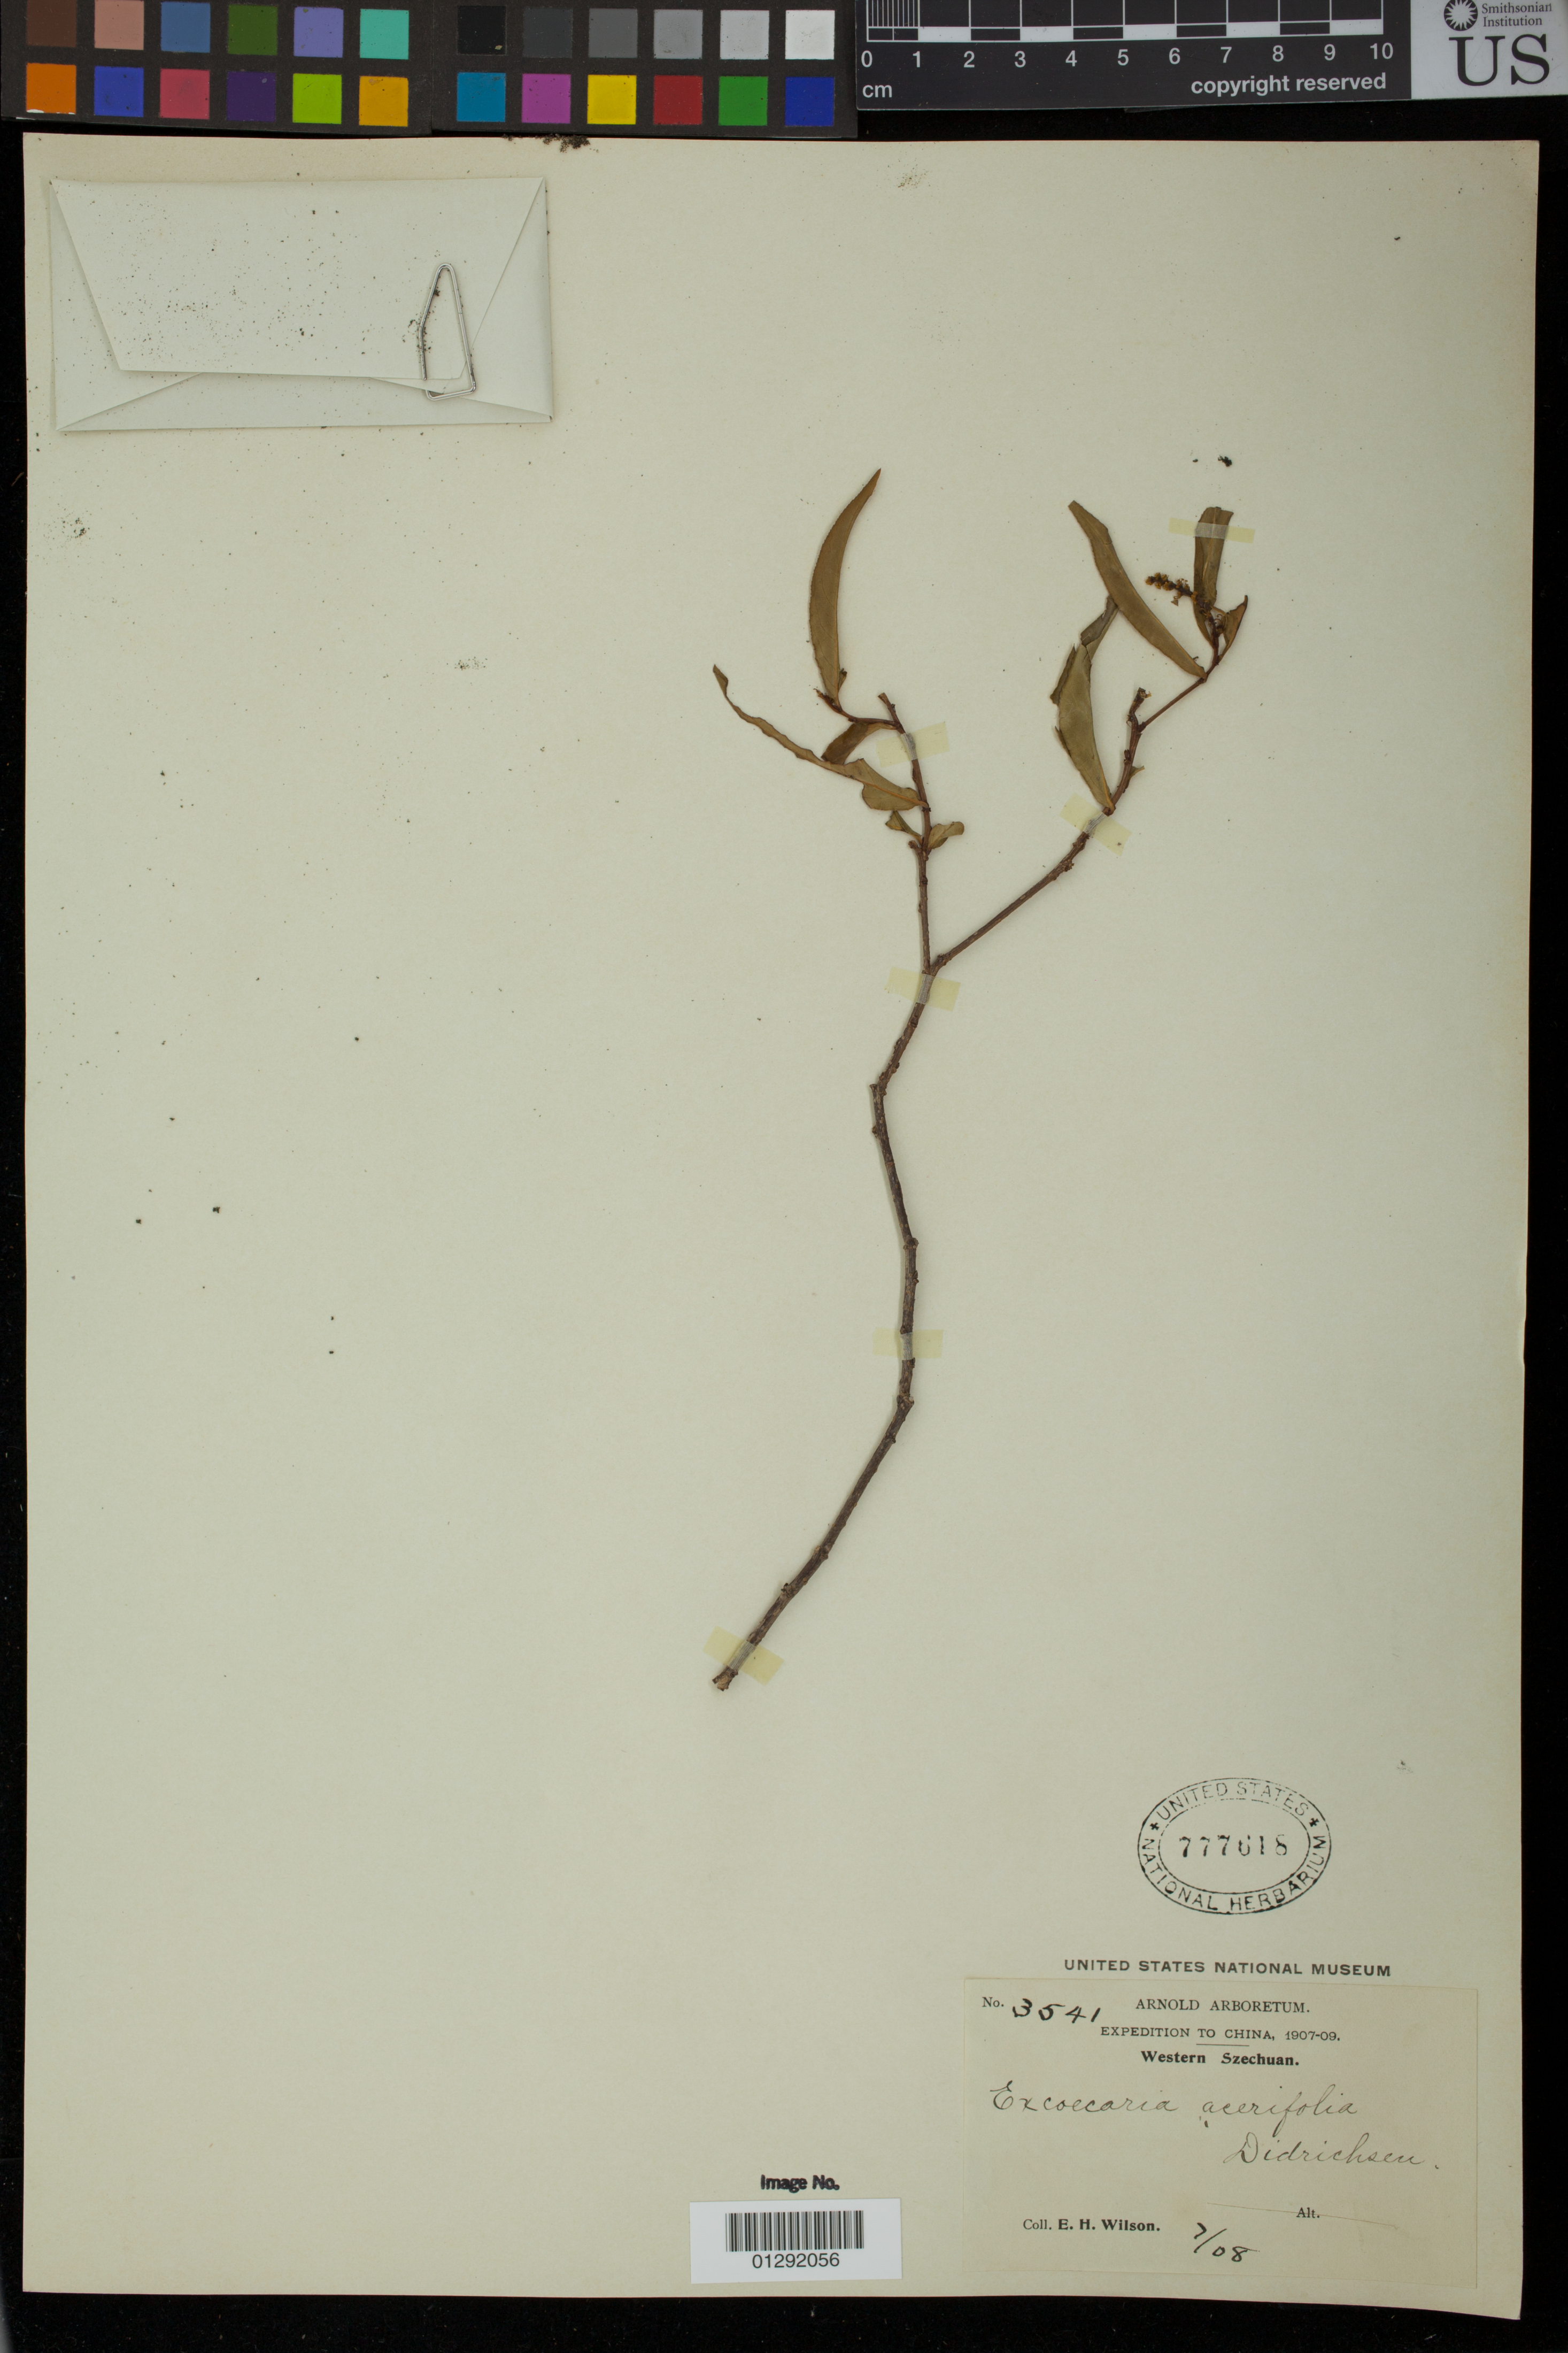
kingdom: Plantae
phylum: Tracheophyta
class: Magnoliopsida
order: Malpighiales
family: Euphorbiaceae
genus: Excoecaria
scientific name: Excoecaria acerifolia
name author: Didr.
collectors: E. Wilson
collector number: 3541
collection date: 1908-07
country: China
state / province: Sichuan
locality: Western Szechuan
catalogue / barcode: US 777618